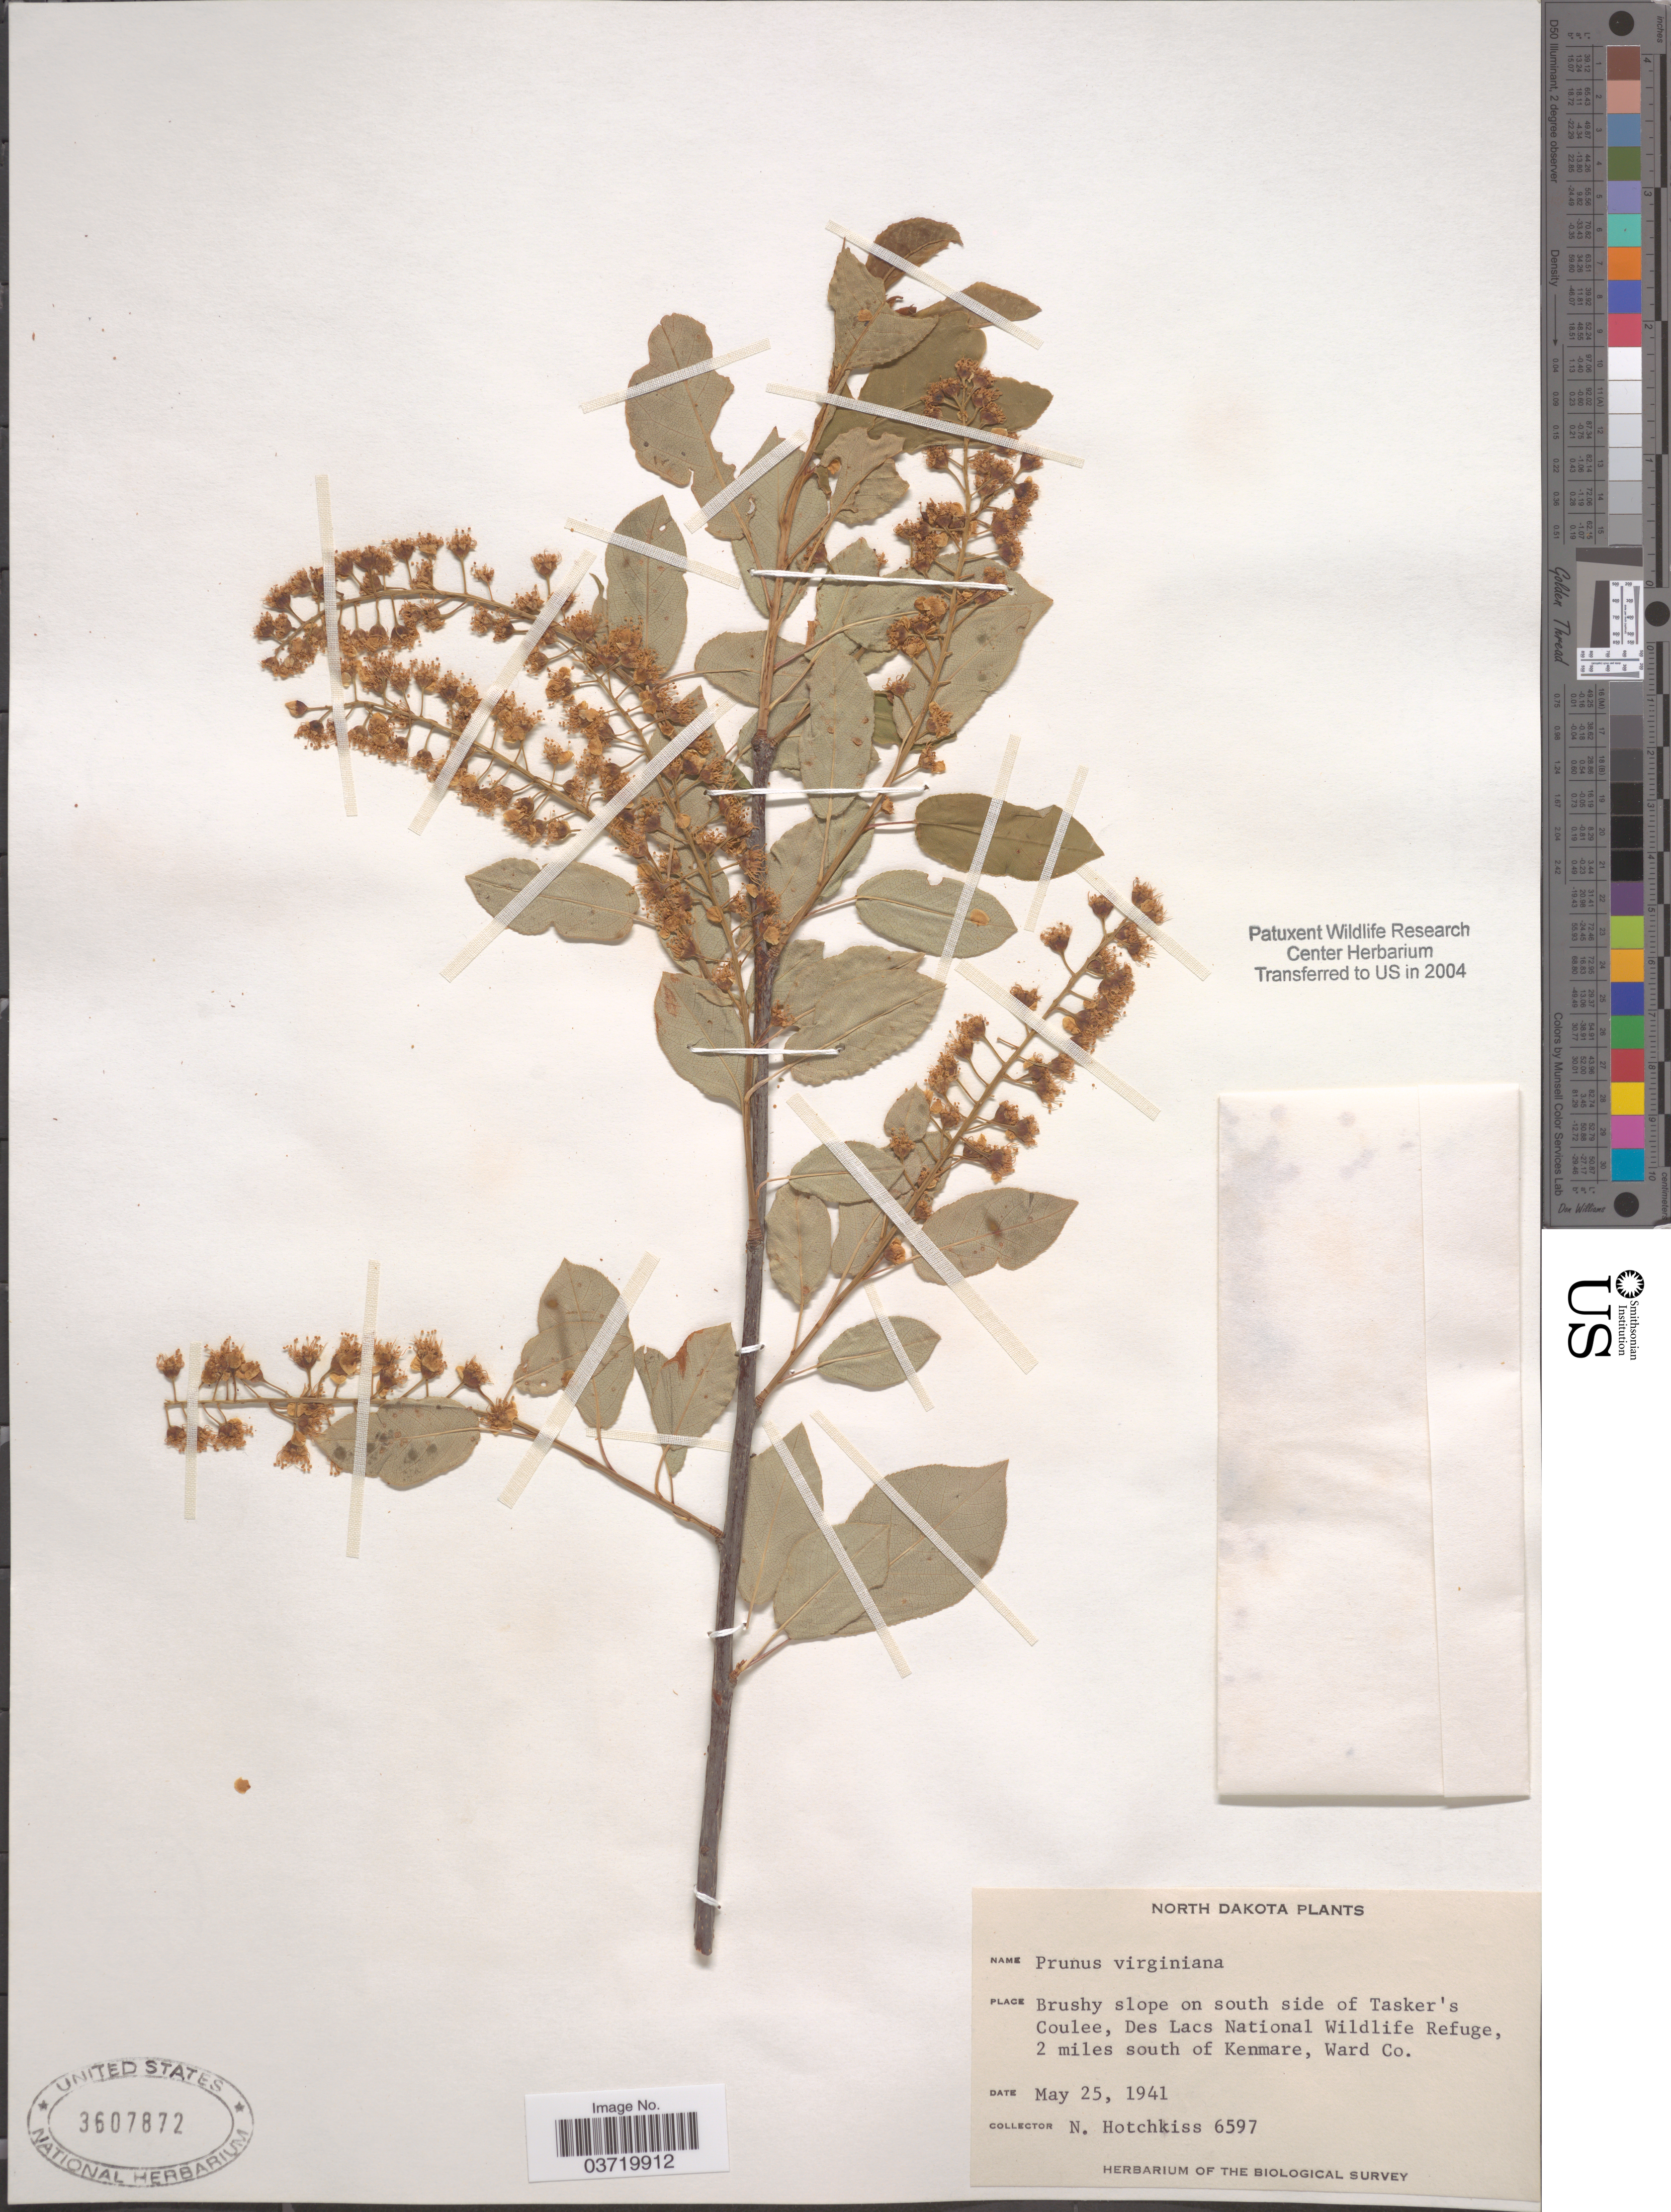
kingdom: Plantae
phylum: Tracheophyta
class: Magnoliopsida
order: Rosales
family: Rosaceae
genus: Prunus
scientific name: Prunus virginiana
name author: L.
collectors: N. Hotchkiss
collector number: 6597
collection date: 1941-05-25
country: United States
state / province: North Dakota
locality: Brushy slope on south side of Tasker's Coulee, Des Lacs National Wildlife Refuge, 2 miles south of Kenmare, Ward Co.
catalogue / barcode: US 3607872